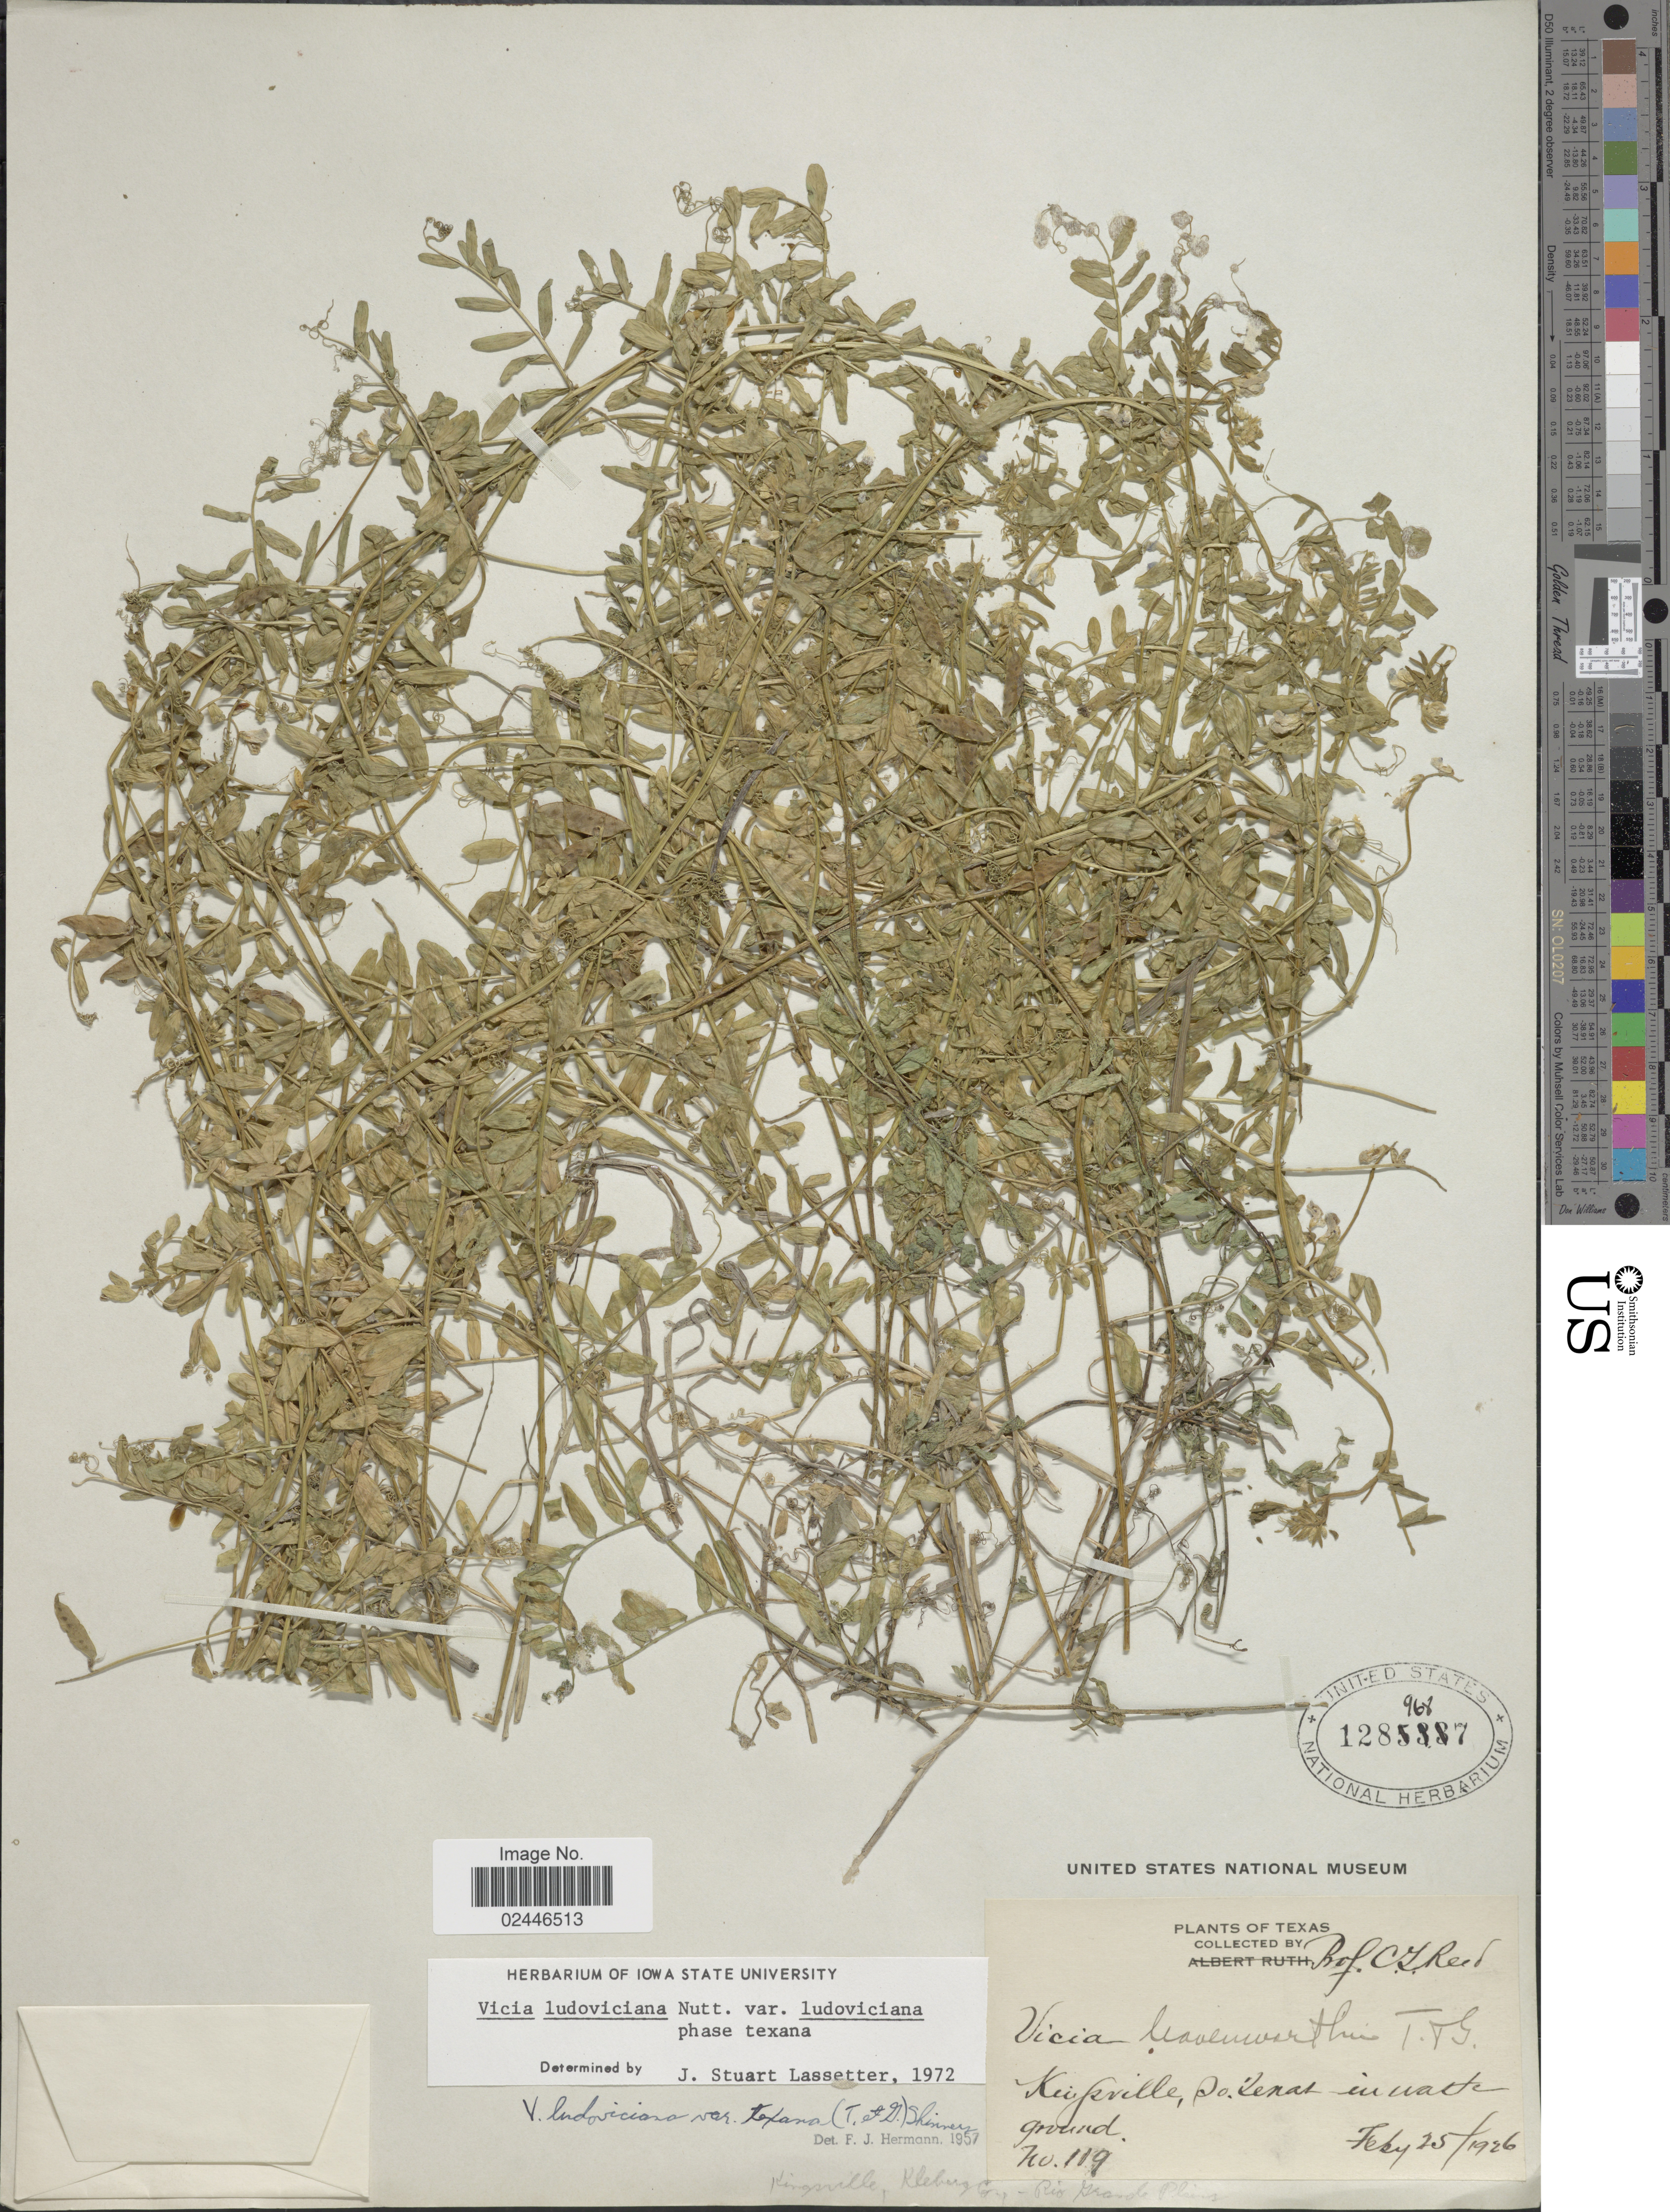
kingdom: Plantae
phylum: Tracheophyta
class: Magnoliopsida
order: Fabales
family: Fabaceae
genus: Vicia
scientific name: Vicia ludoviciana var. ludoviciana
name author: Nutt. ex Torr. & A. Gray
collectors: C. Reed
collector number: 119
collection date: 1926-02-25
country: United States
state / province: Texas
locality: Kingsville, No. Texas, Kleberg Co, Rio Grande Plains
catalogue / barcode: US 1289687